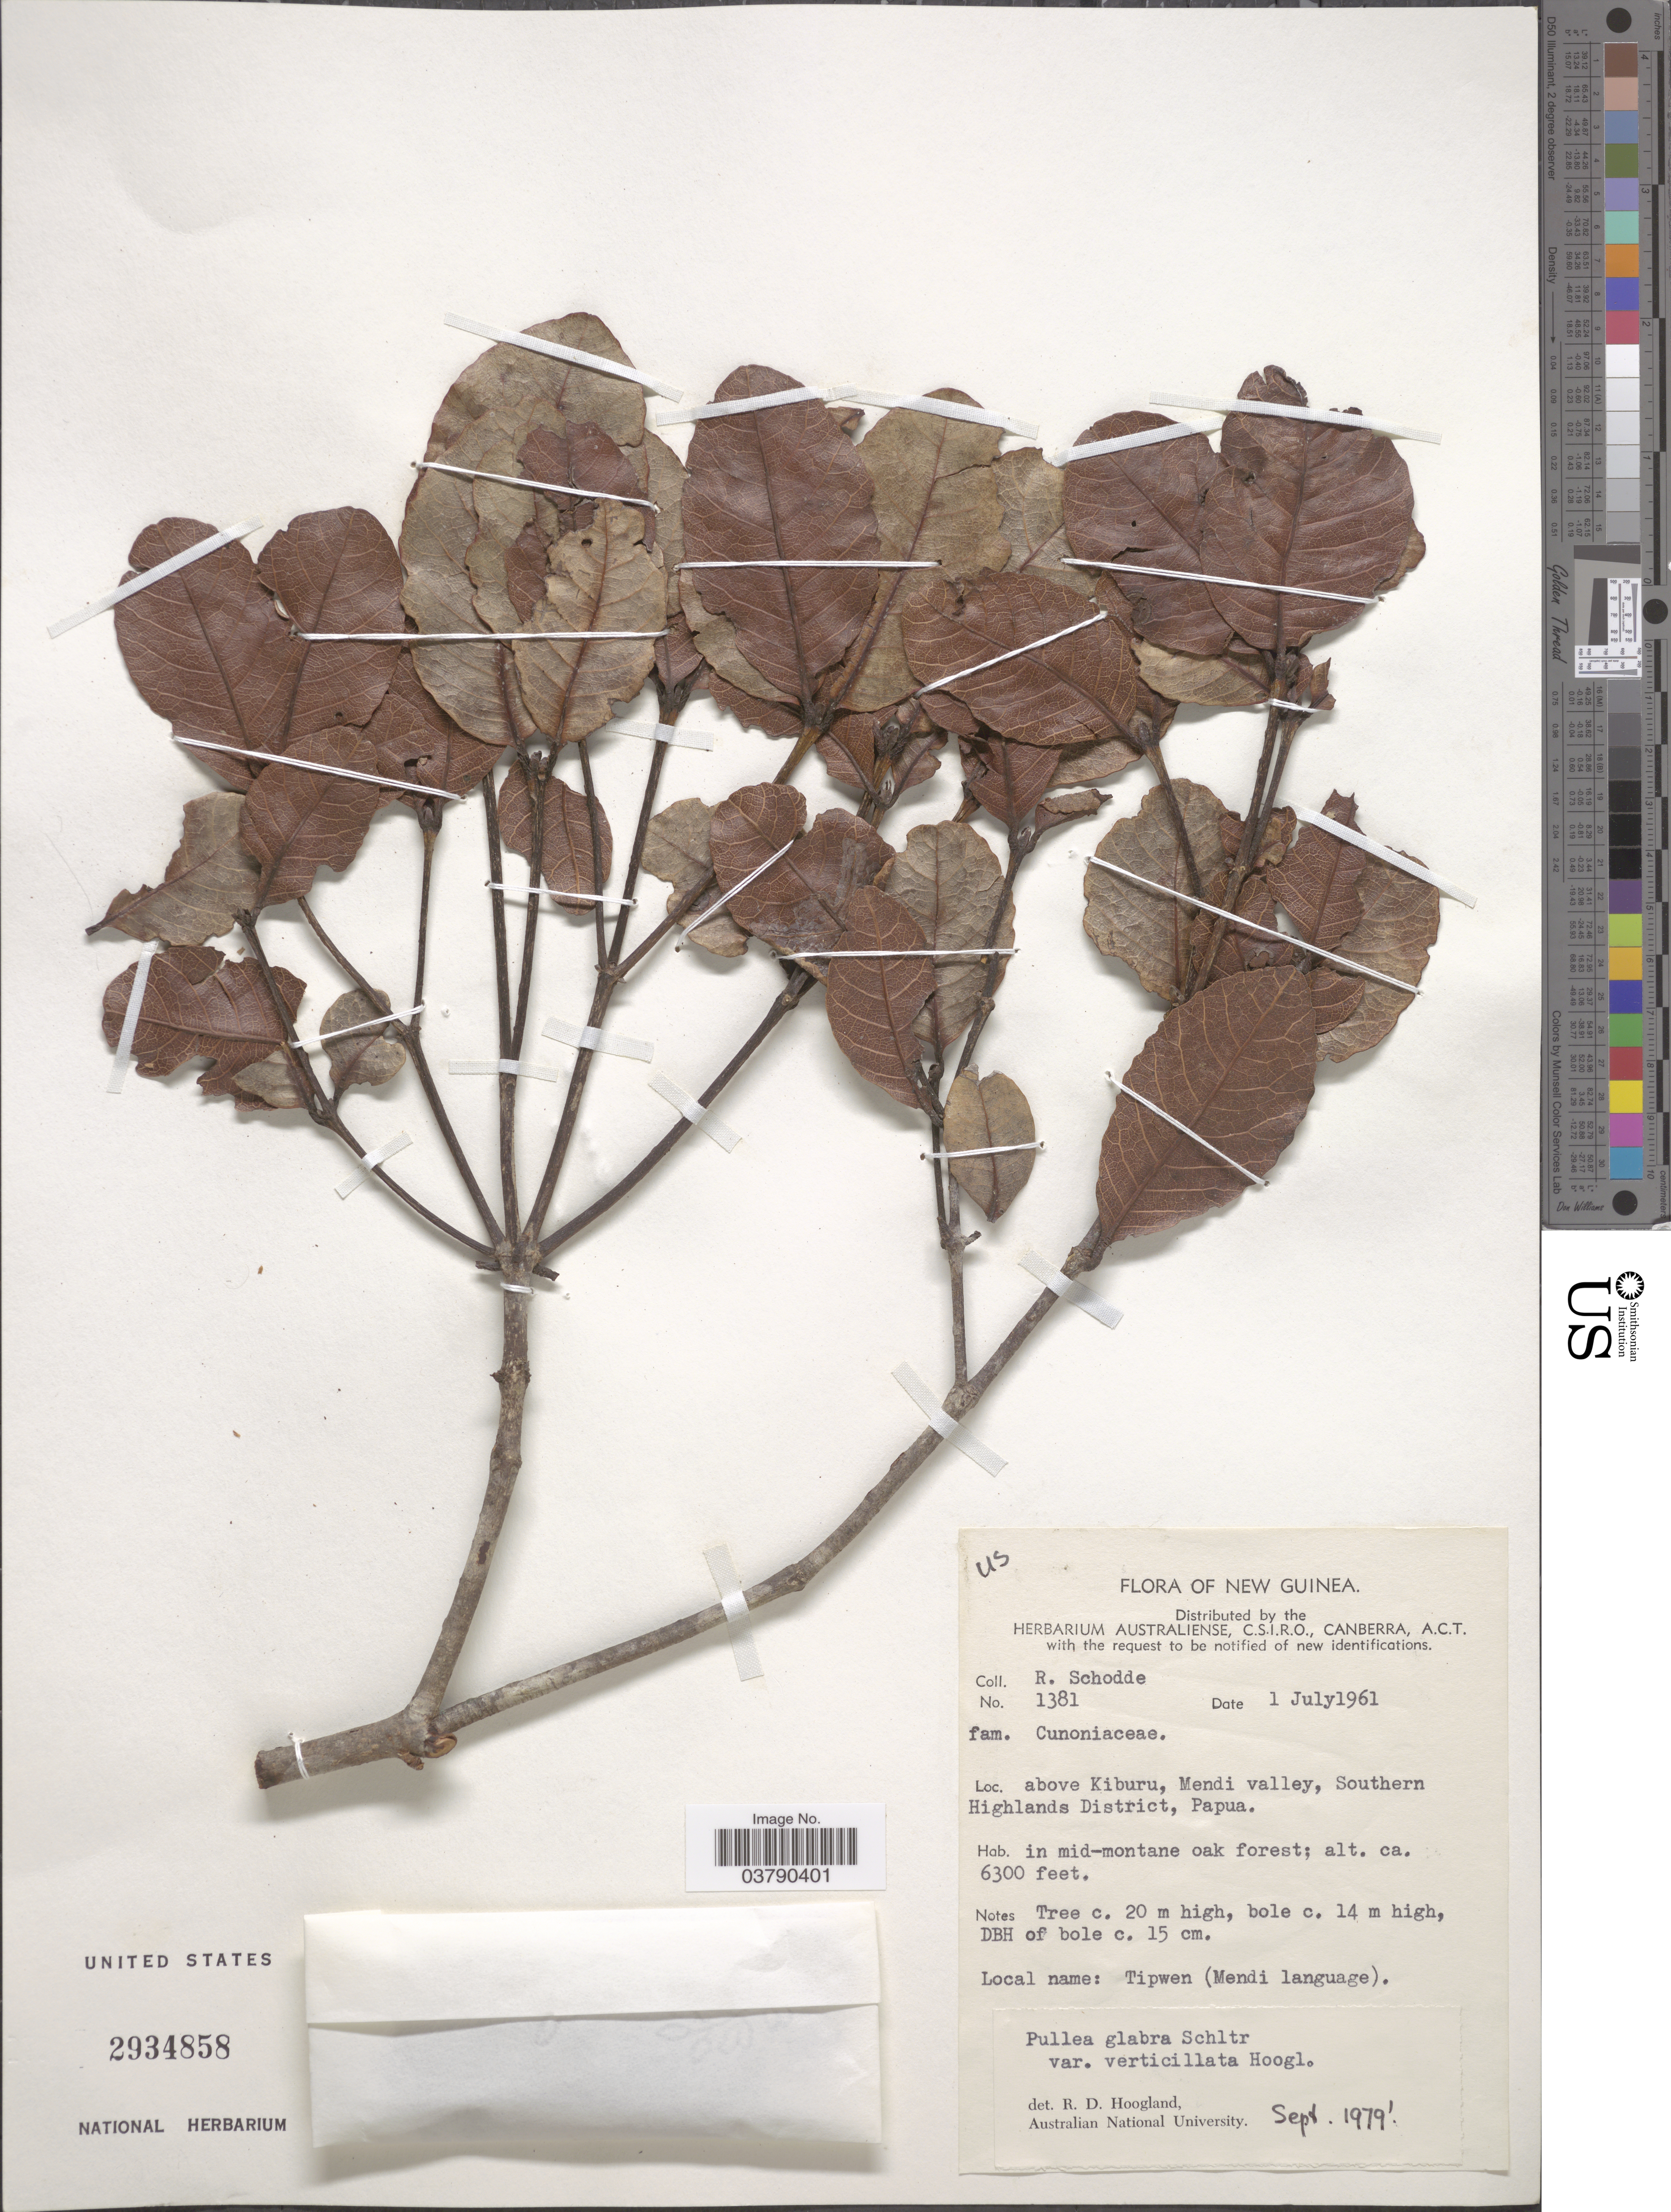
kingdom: Plantae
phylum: Tracheophyta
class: Magnoliopsida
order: Oxalidales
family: Cunoniaceae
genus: Pullea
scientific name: Pullea glabra var. verticillata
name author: Hoogland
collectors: R. Schodde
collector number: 1381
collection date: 1961-07-01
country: Papua New Guinea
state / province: Southern Highlands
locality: New Guinea. Above Kiburu, Mendi valley, Southern Highlands District, Papua.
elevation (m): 1920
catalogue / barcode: US 2934858